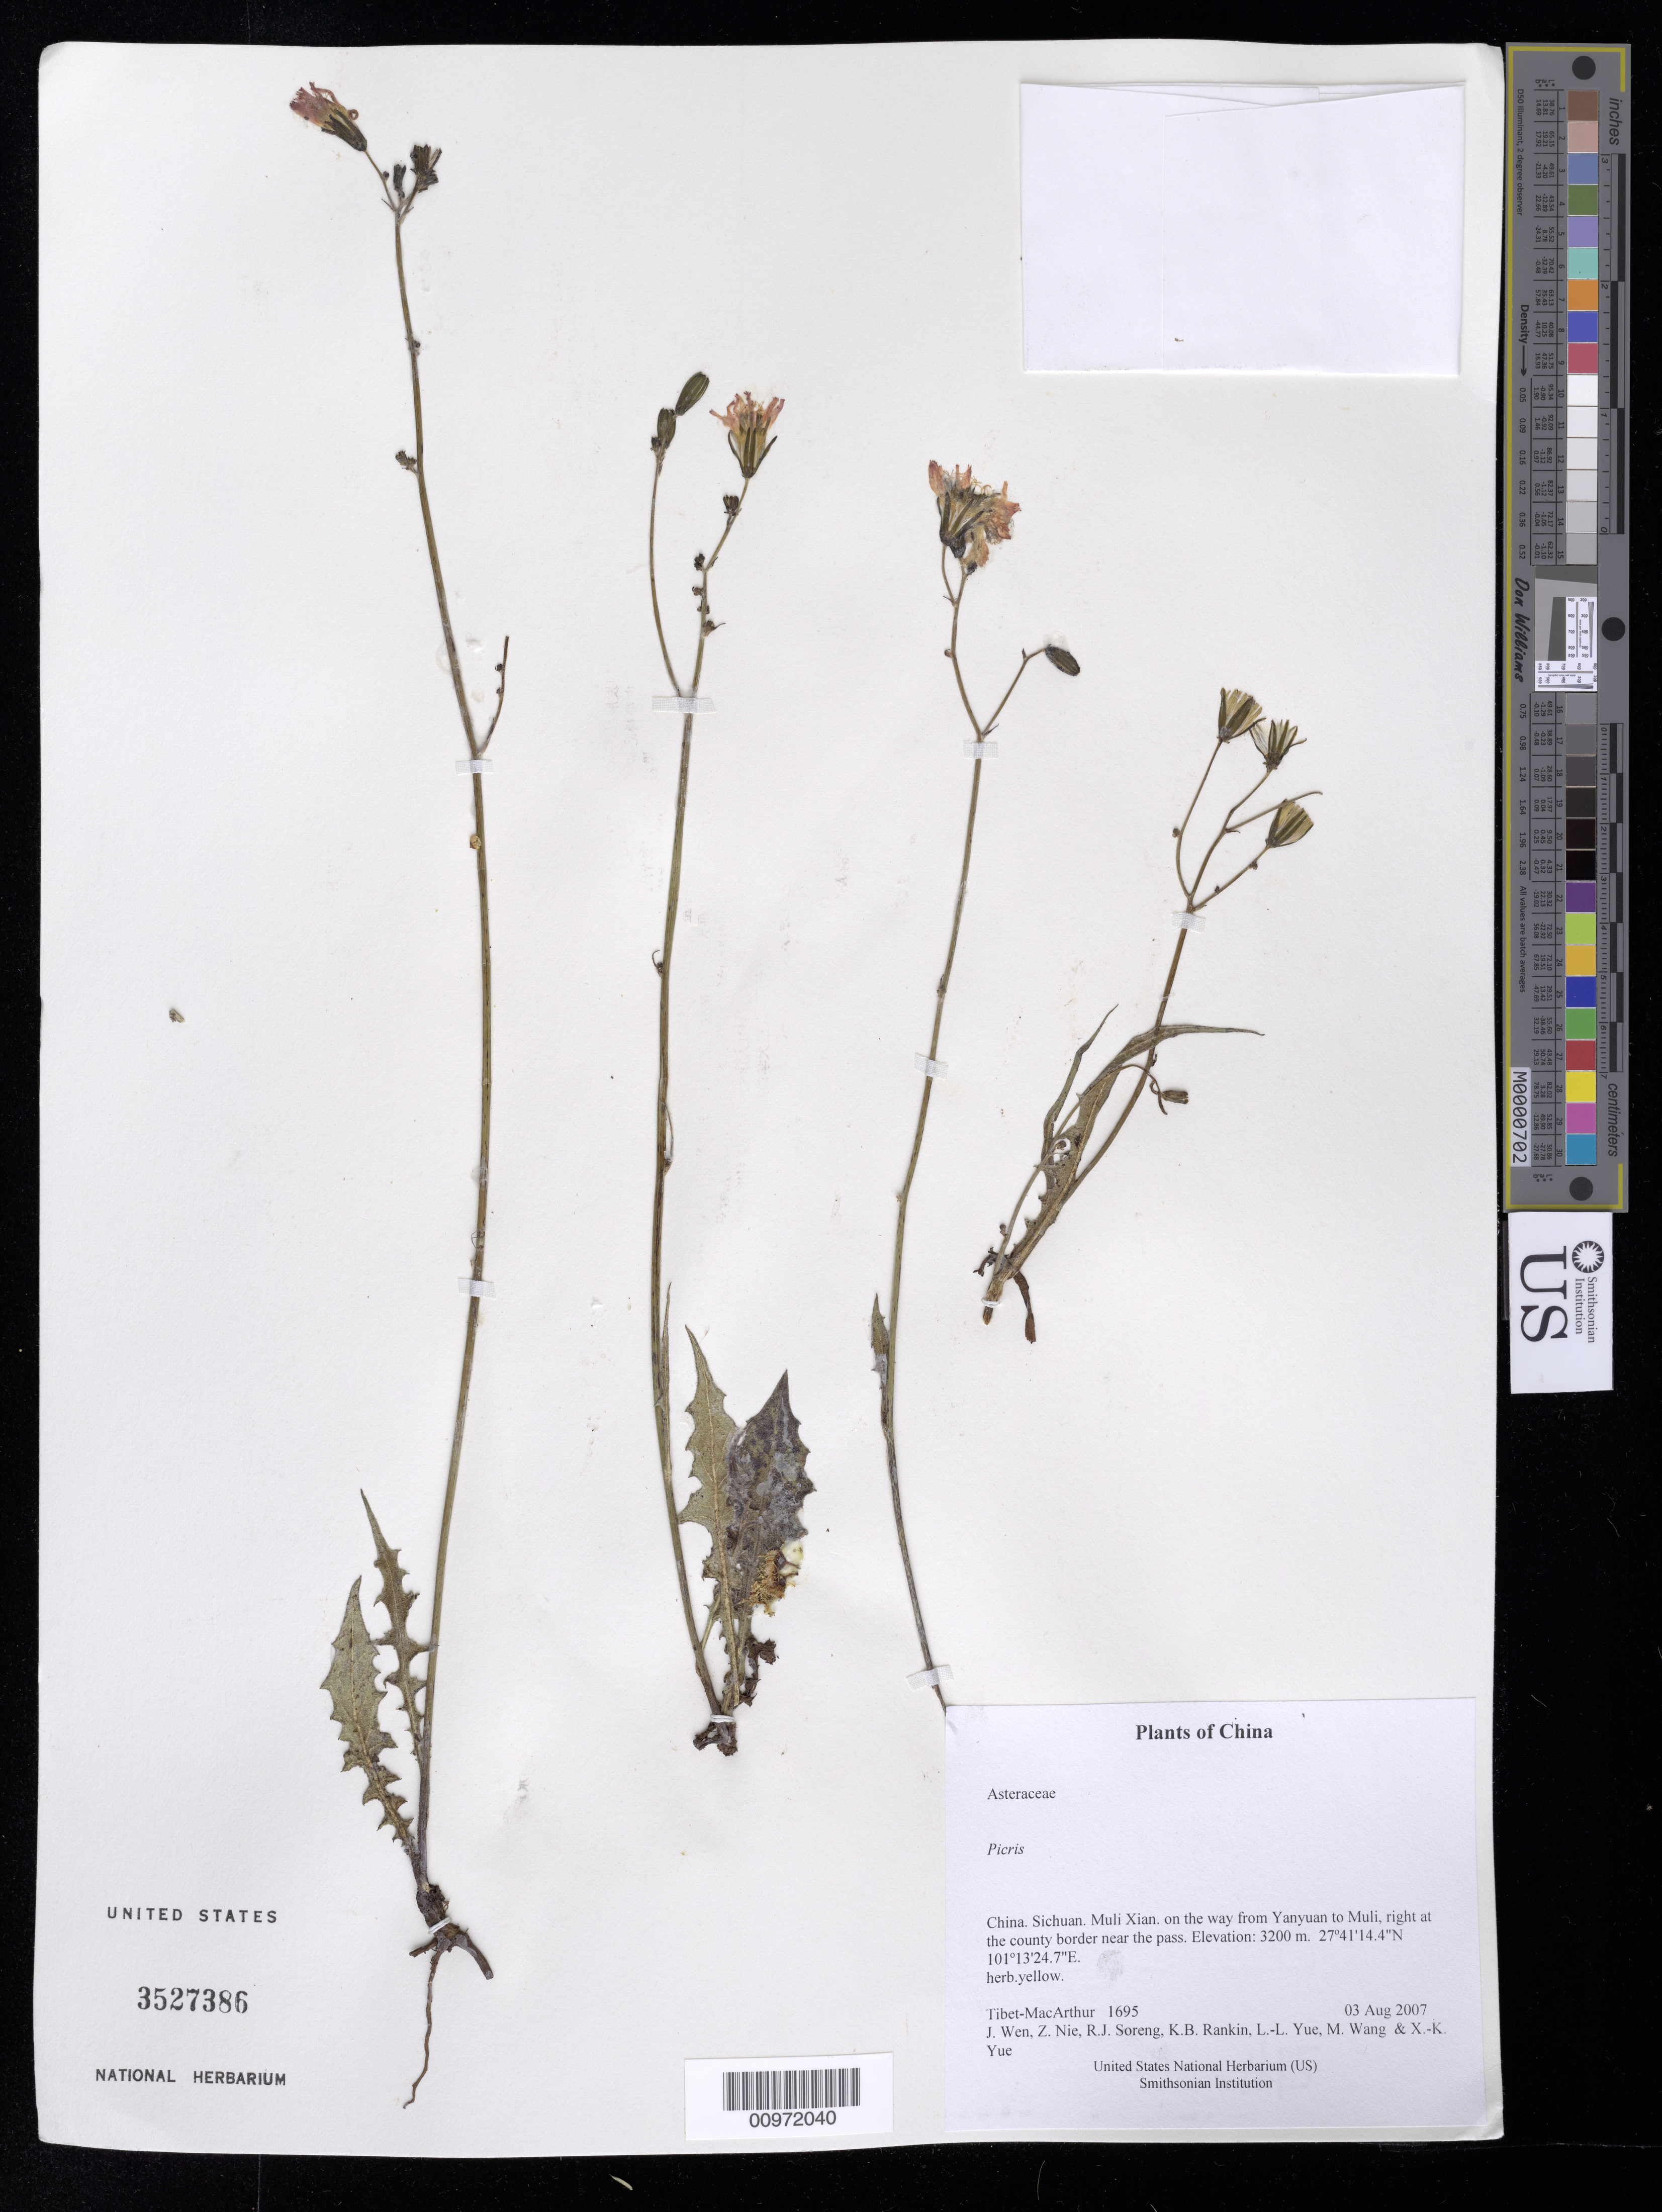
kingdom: Plantae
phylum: Tracheophyta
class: Magnoliopsida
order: Asterales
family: Asteraceae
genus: Picris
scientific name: Picris sp.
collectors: Tibet-MacArthur, J. Wen, Z. Nie, R. J. Soreng, K. Rankin, L. Yue, M. Wang & X. Yue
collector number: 1695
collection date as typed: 03 Aug 2007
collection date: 2007-08-03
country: China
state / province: Sichuan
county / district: Muli Xian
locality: on the way from Yanyuan to Muli, right at the county border near the pass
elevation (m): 3200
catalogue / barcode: US 3527386